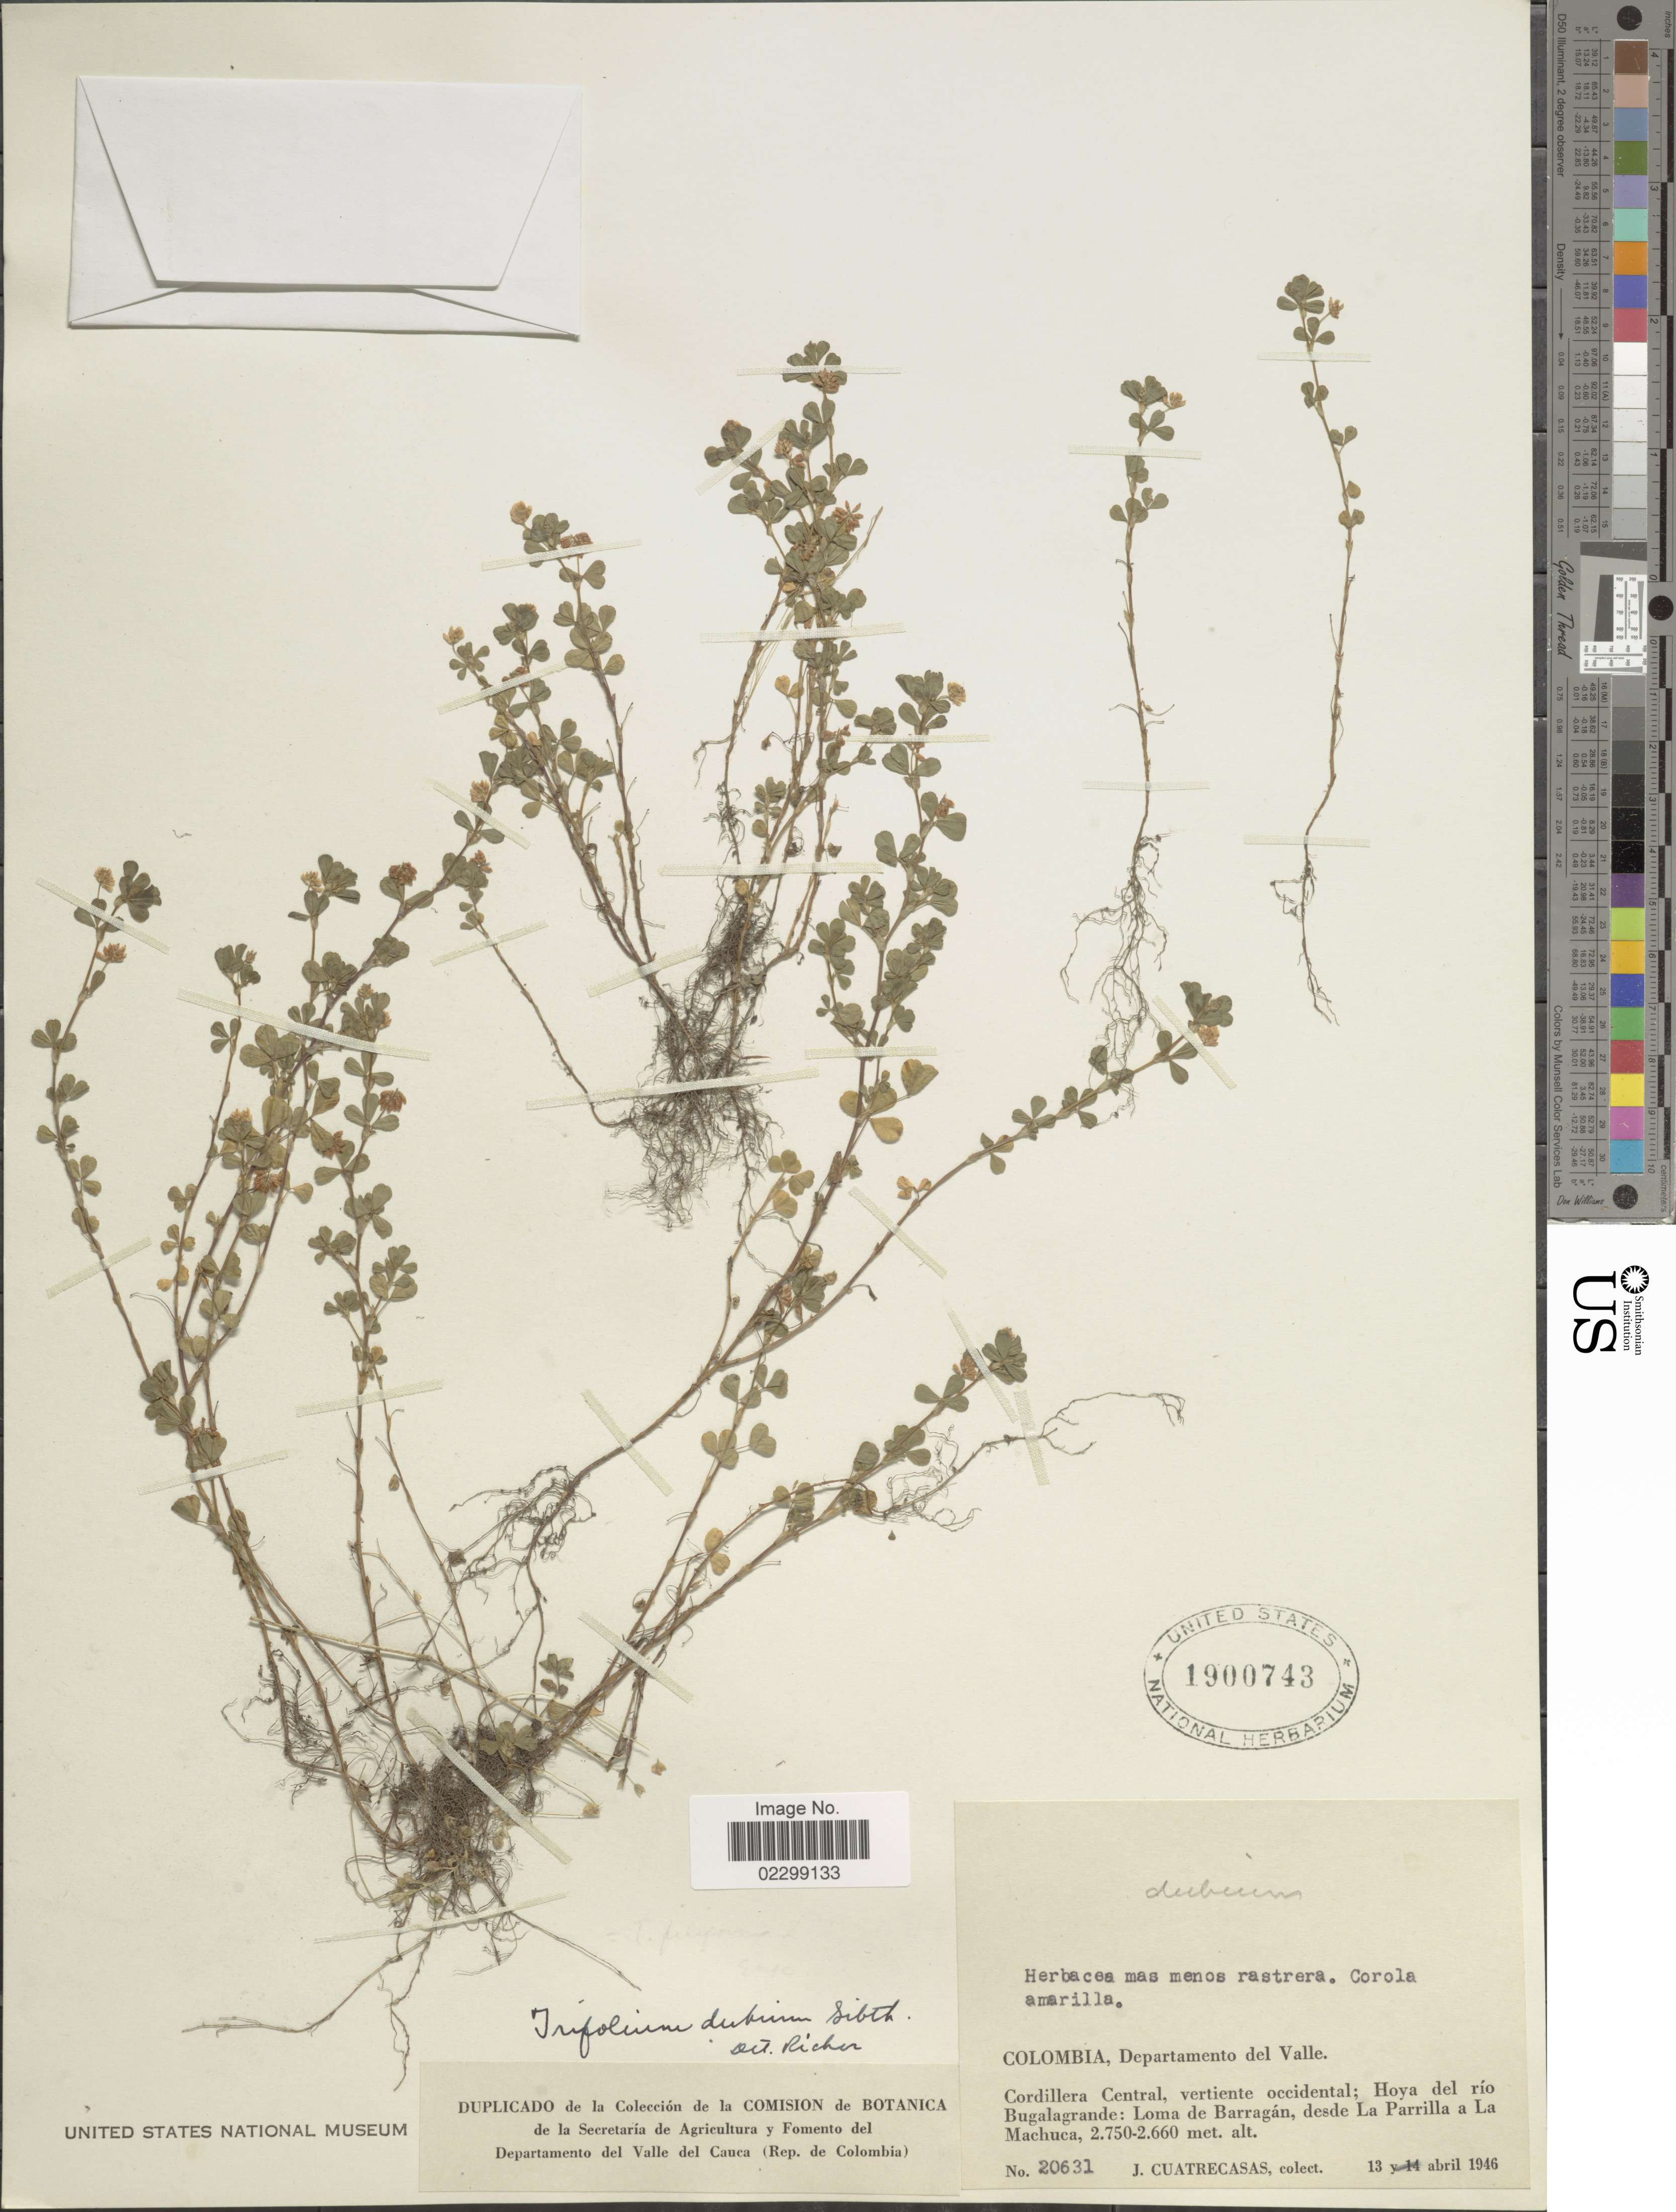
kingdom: Plantae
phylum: Tracheophyta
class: Magnoliopsida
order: Fabales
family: Fabaceae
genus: Trifolium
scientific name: Trifolium dubium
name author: Sibth.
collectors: J. Cuatrecasas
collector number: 20631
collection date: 1946-04-13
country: Colombia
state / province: Valle del Cauca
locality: Cordillera Central, vertiente occidental; Hoya del río Bugalagrande: Loma de Barragán, desde La Parrilla a La Machuca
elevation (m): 2660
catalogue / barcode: US 1900743